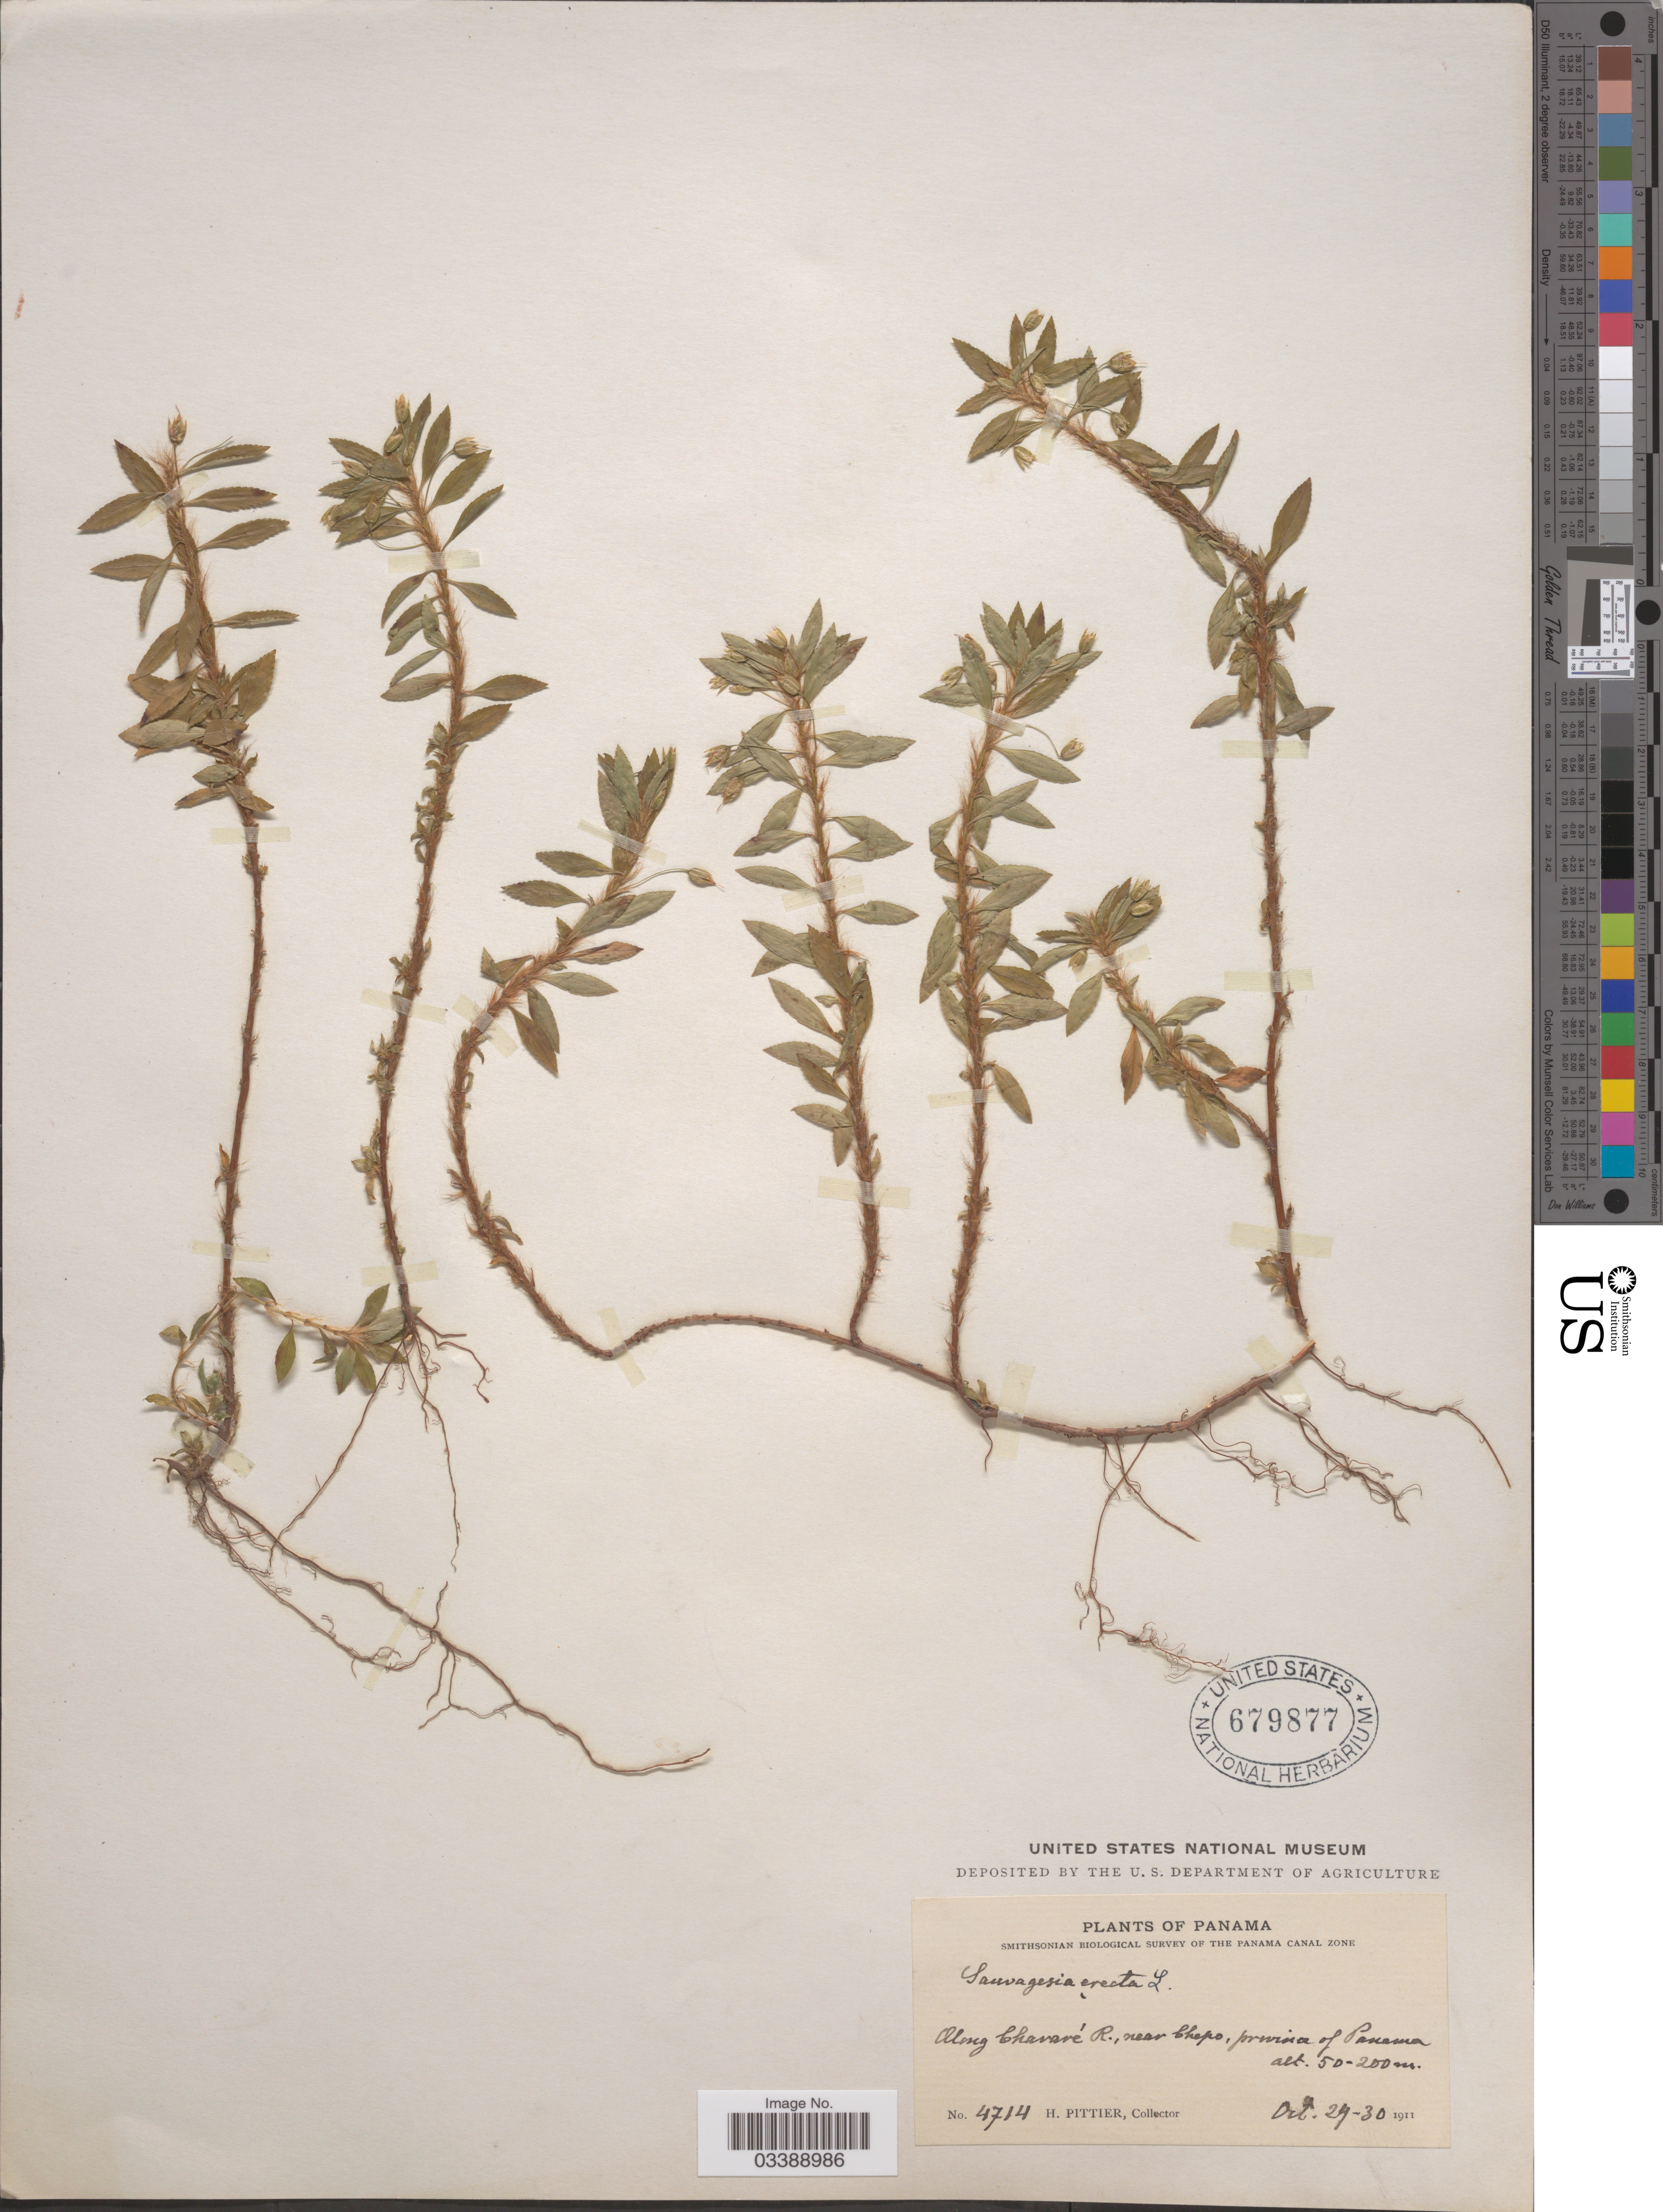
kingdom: Plantae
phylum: Tracheophyta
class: Magnoliopsida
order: Malpighiales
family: Ochnaceae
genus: Sauvagesia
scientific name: Sauvagesia erecta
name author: L.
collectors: H. F. Pittier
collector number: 4714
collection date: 1911-10-29/1911-10-30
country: Panama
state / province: Panamá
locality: Along Chararé R., near Chapo.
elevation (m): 50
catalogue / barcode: US 679877